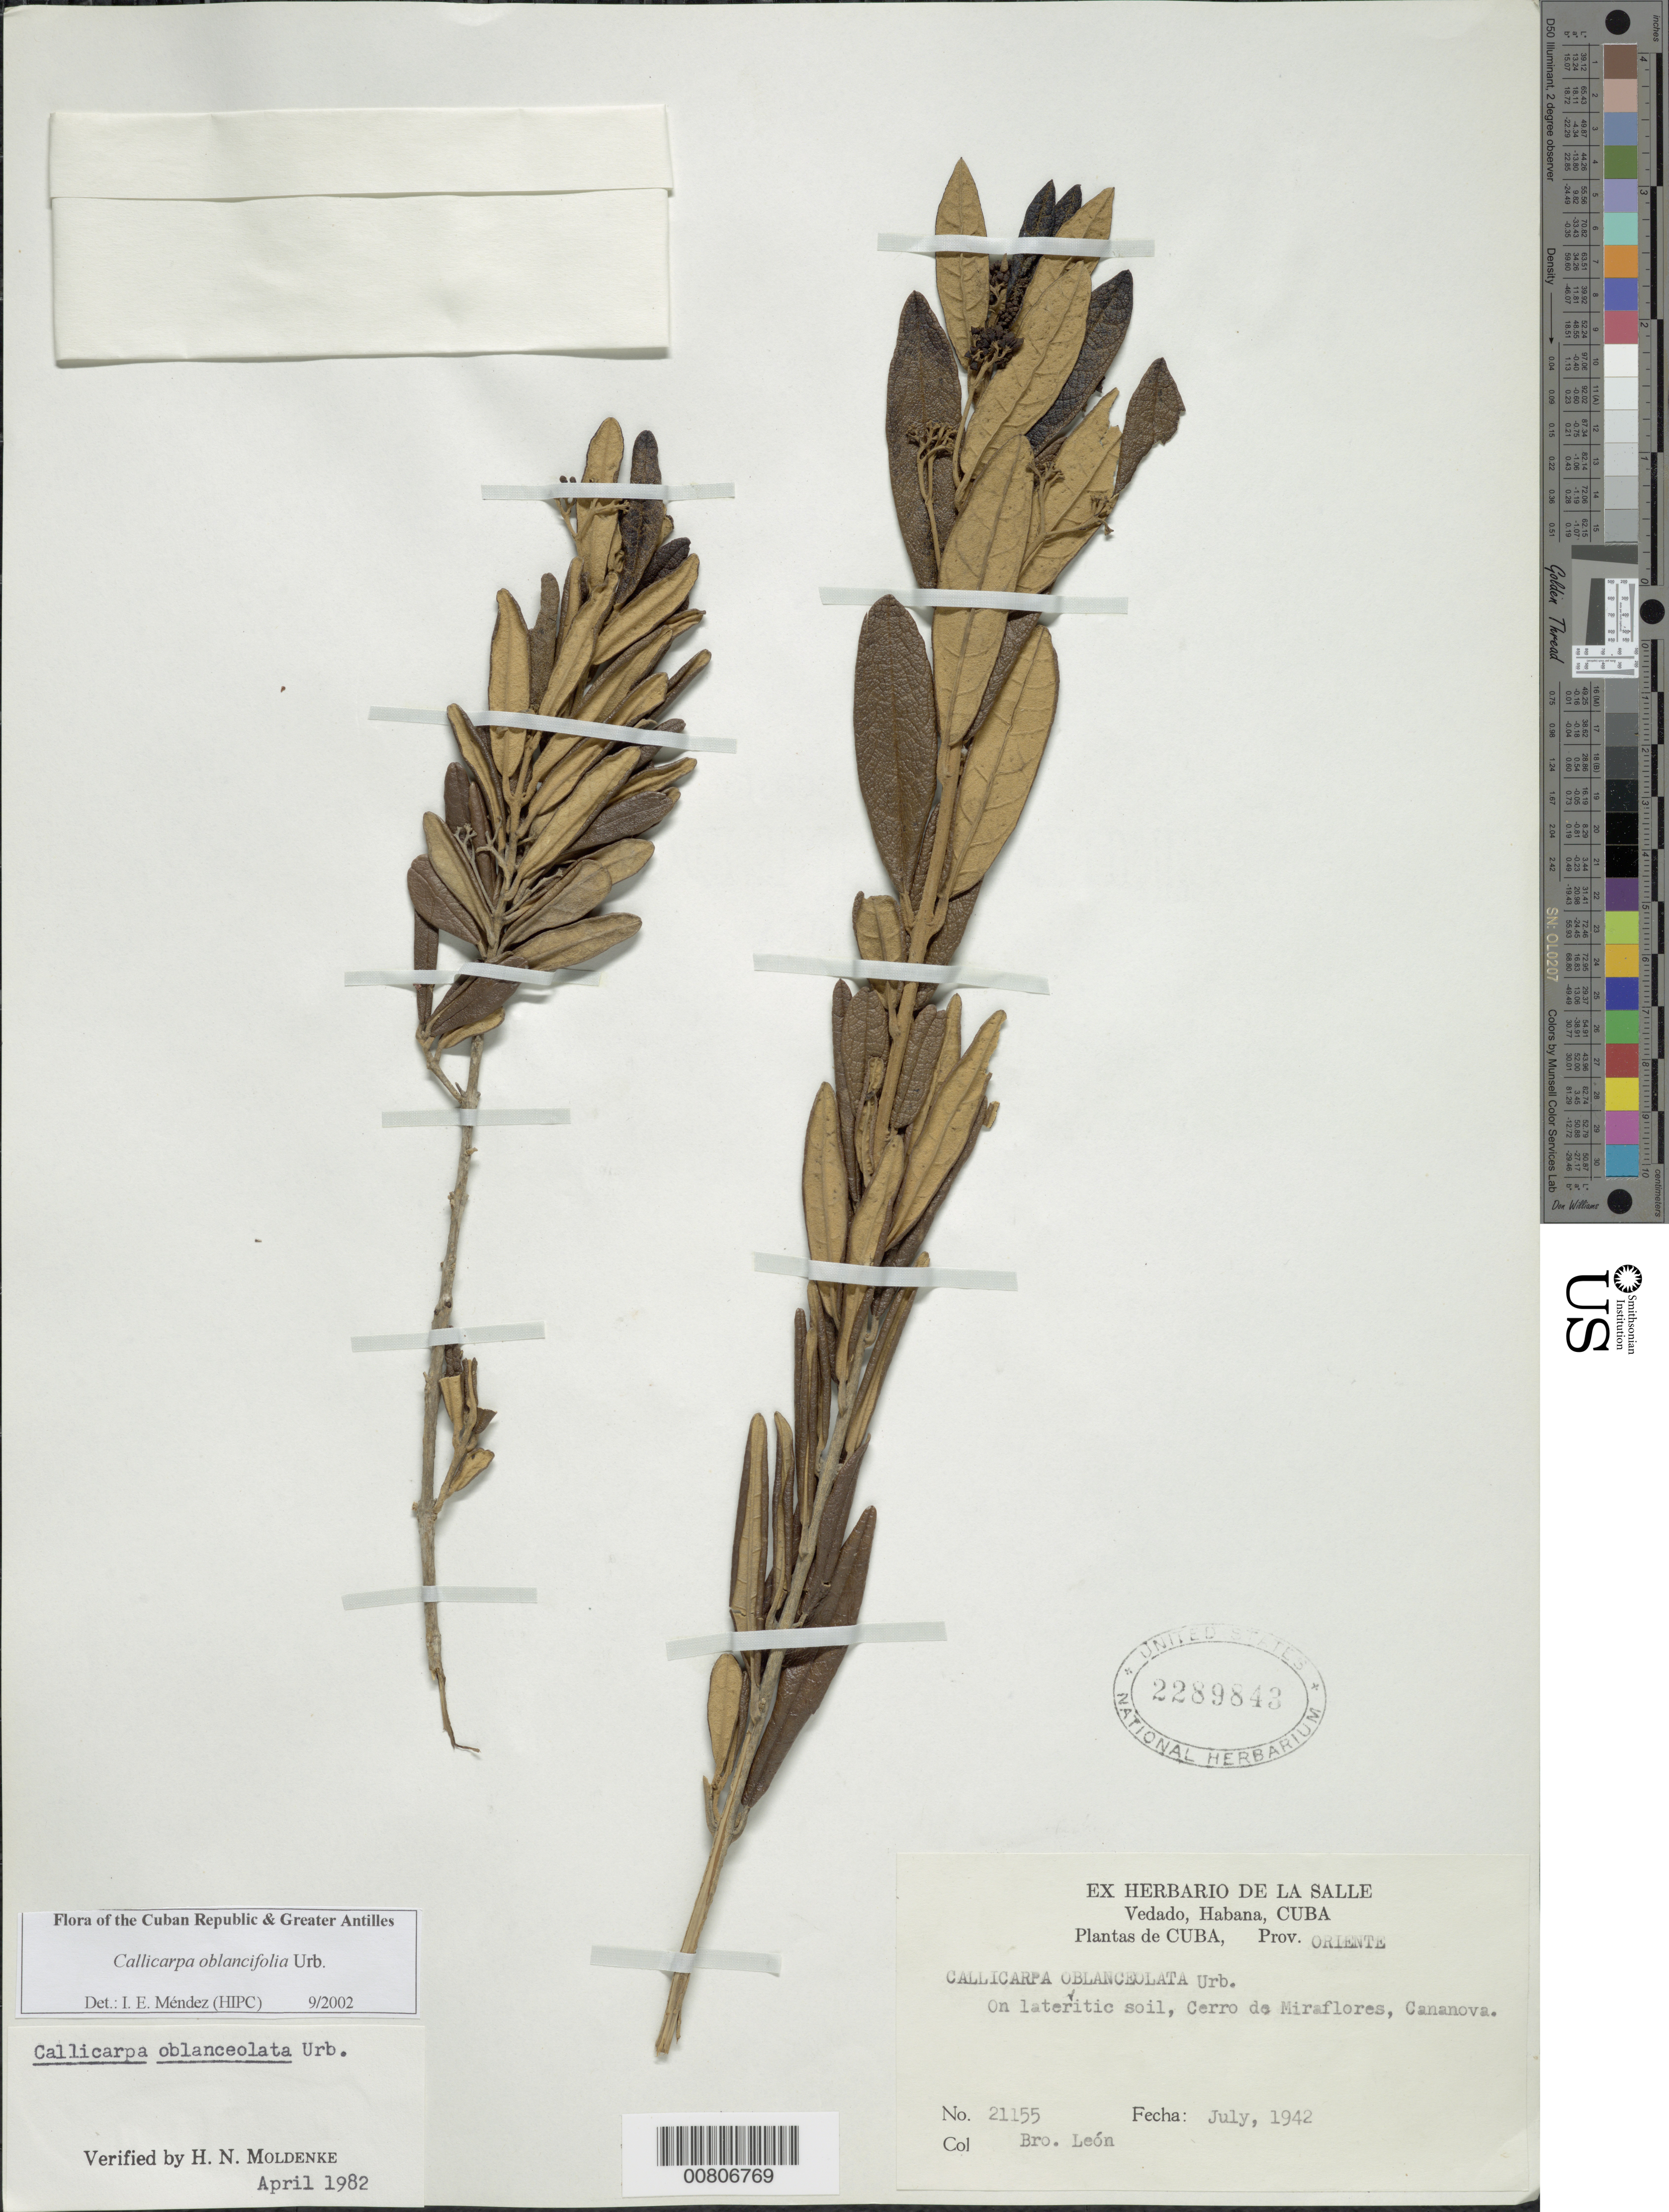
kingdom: Plantae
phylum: Tracheophyta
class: Magnoliopsida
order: Lamiales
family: Lamiaceae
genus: Callicarpa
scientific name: Callicarpa oblanceolata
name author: Urb.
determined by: Méndez, Isidro E., (HIPC)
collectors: Bro. León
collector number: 21155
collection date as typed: Jul 1942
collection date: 1942-07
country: Cuba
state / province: Oriente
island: Cuba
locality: Cerro de Miraflores, Cananova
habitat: Lateritic soil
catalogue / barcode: US 2289843